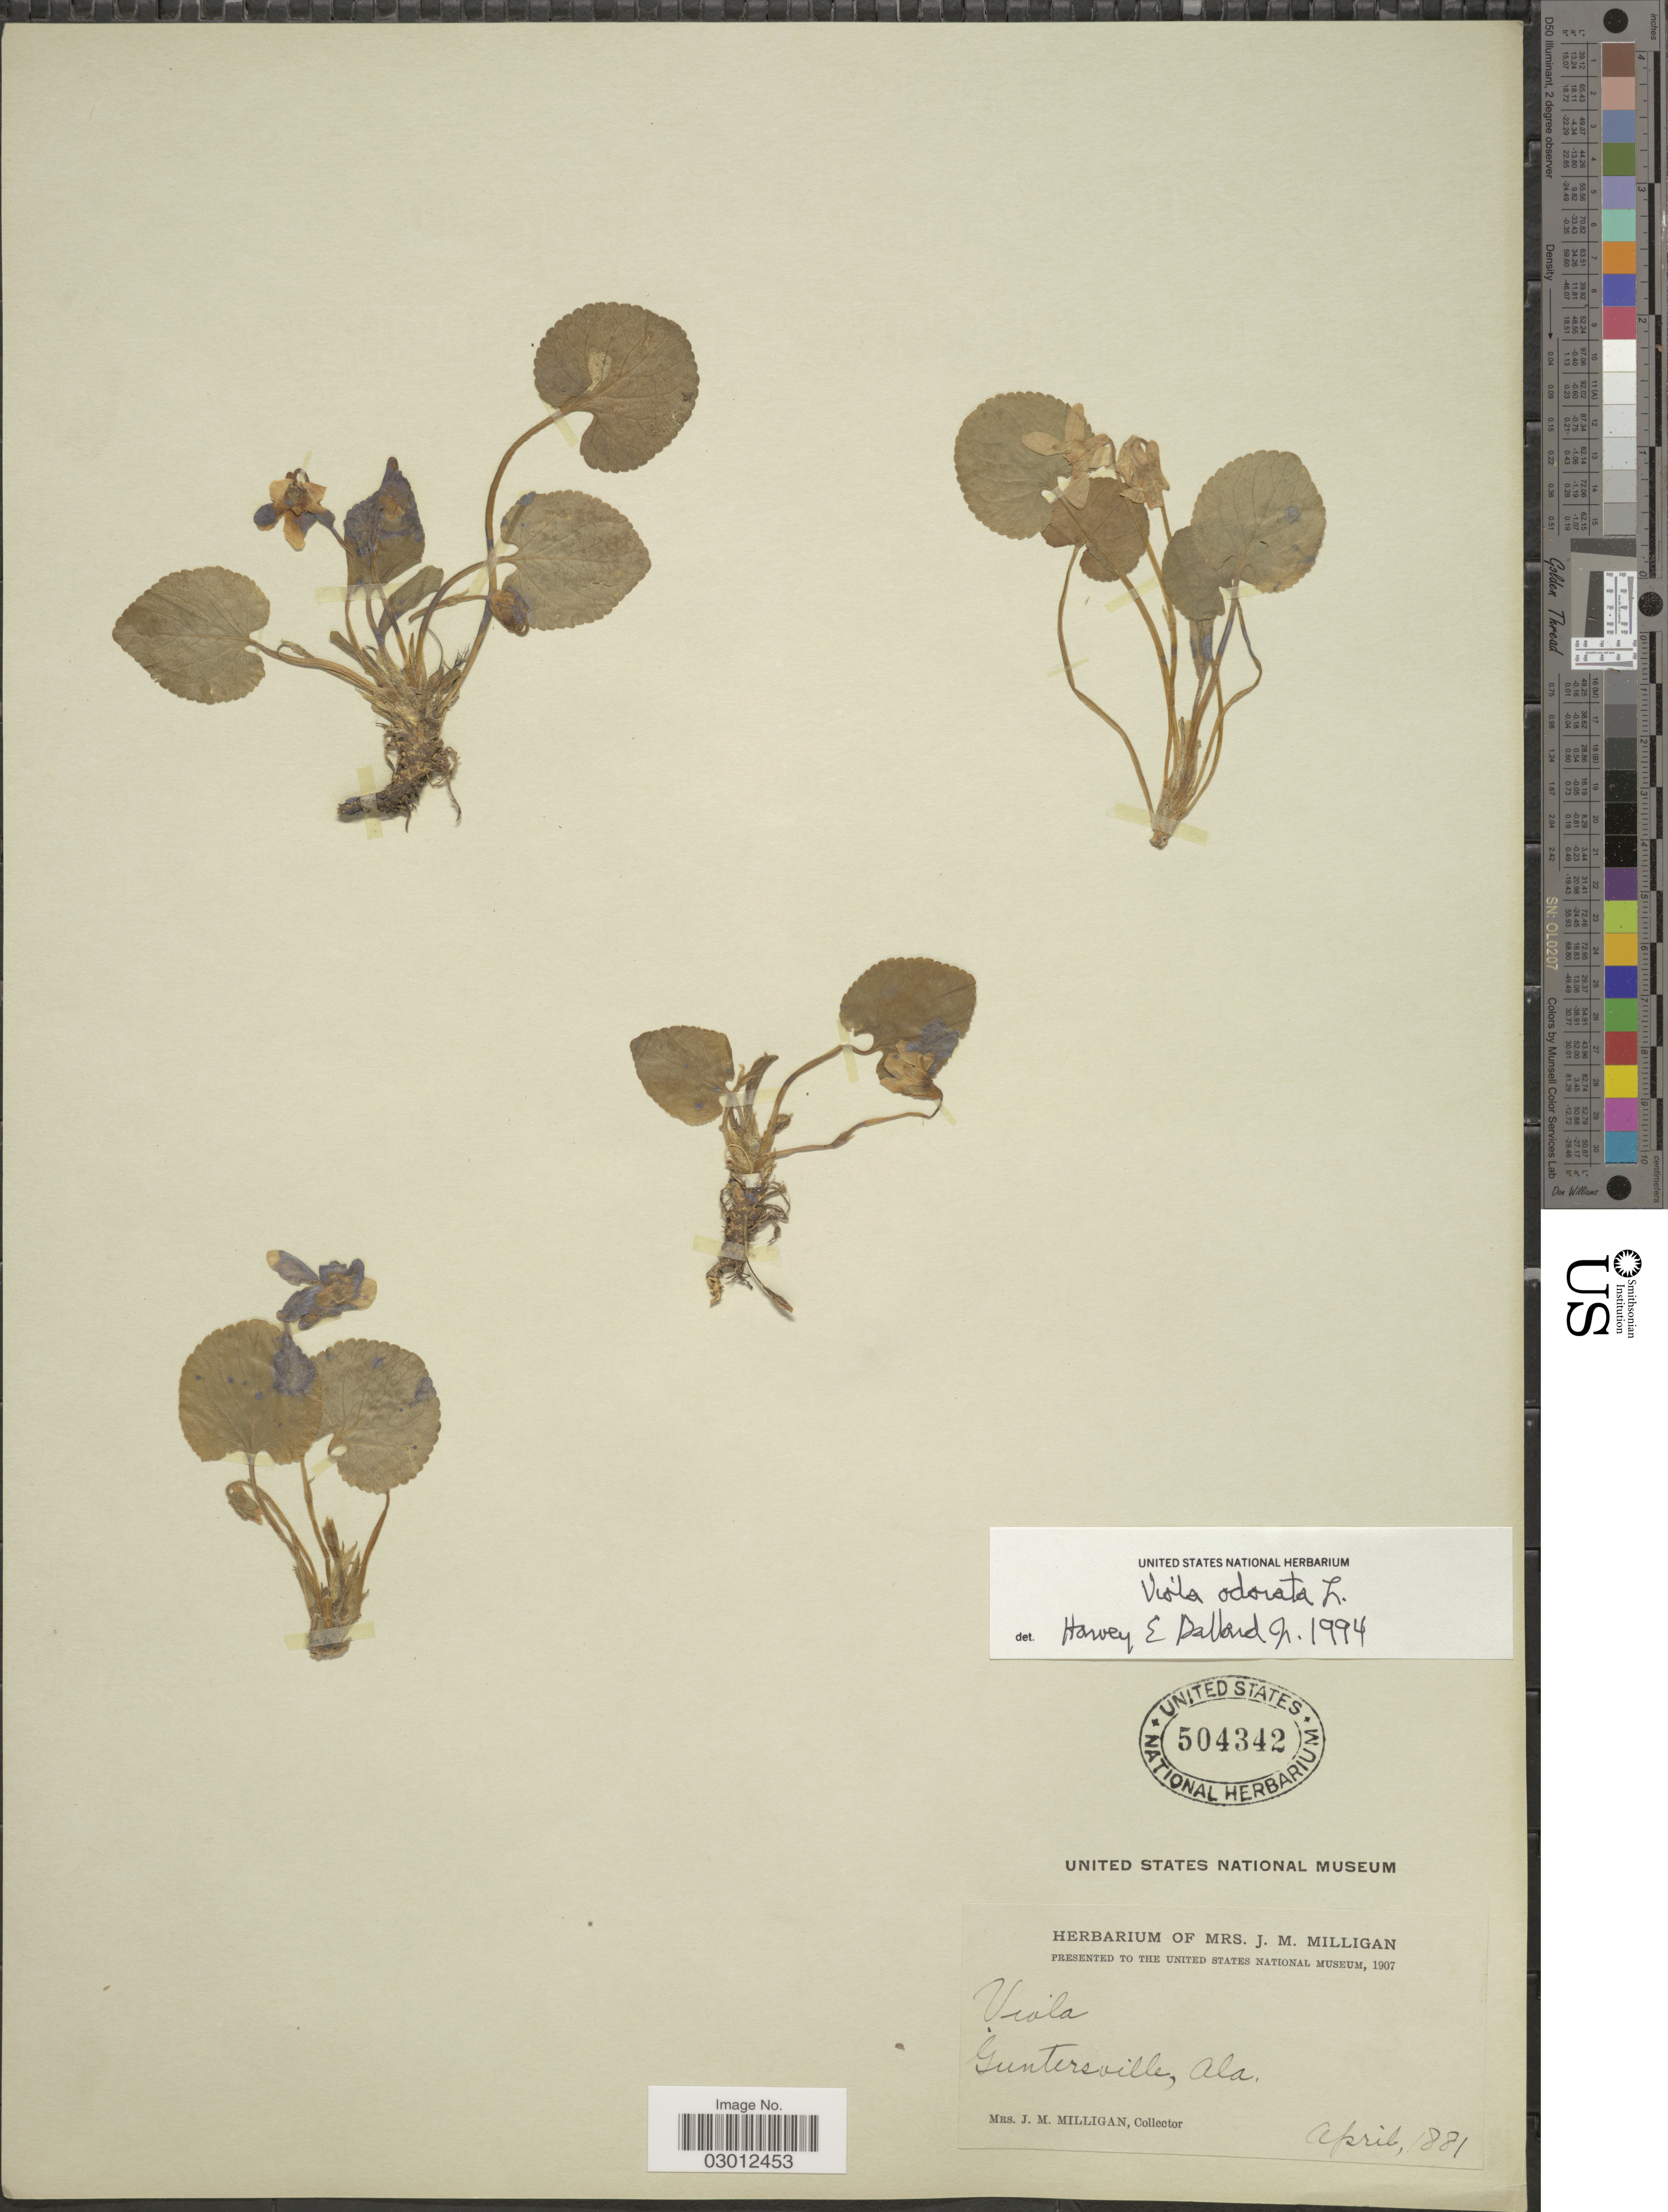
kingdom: Plantae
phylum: Tracheophyta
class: Magnoliopsida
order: Malpighiales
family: Violaceae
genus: Viola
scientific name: Viola odorata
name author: L.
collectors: J. Milligan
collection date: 1881-04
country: United States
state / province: Alabama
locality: Guntersville.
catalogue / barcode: US 504342